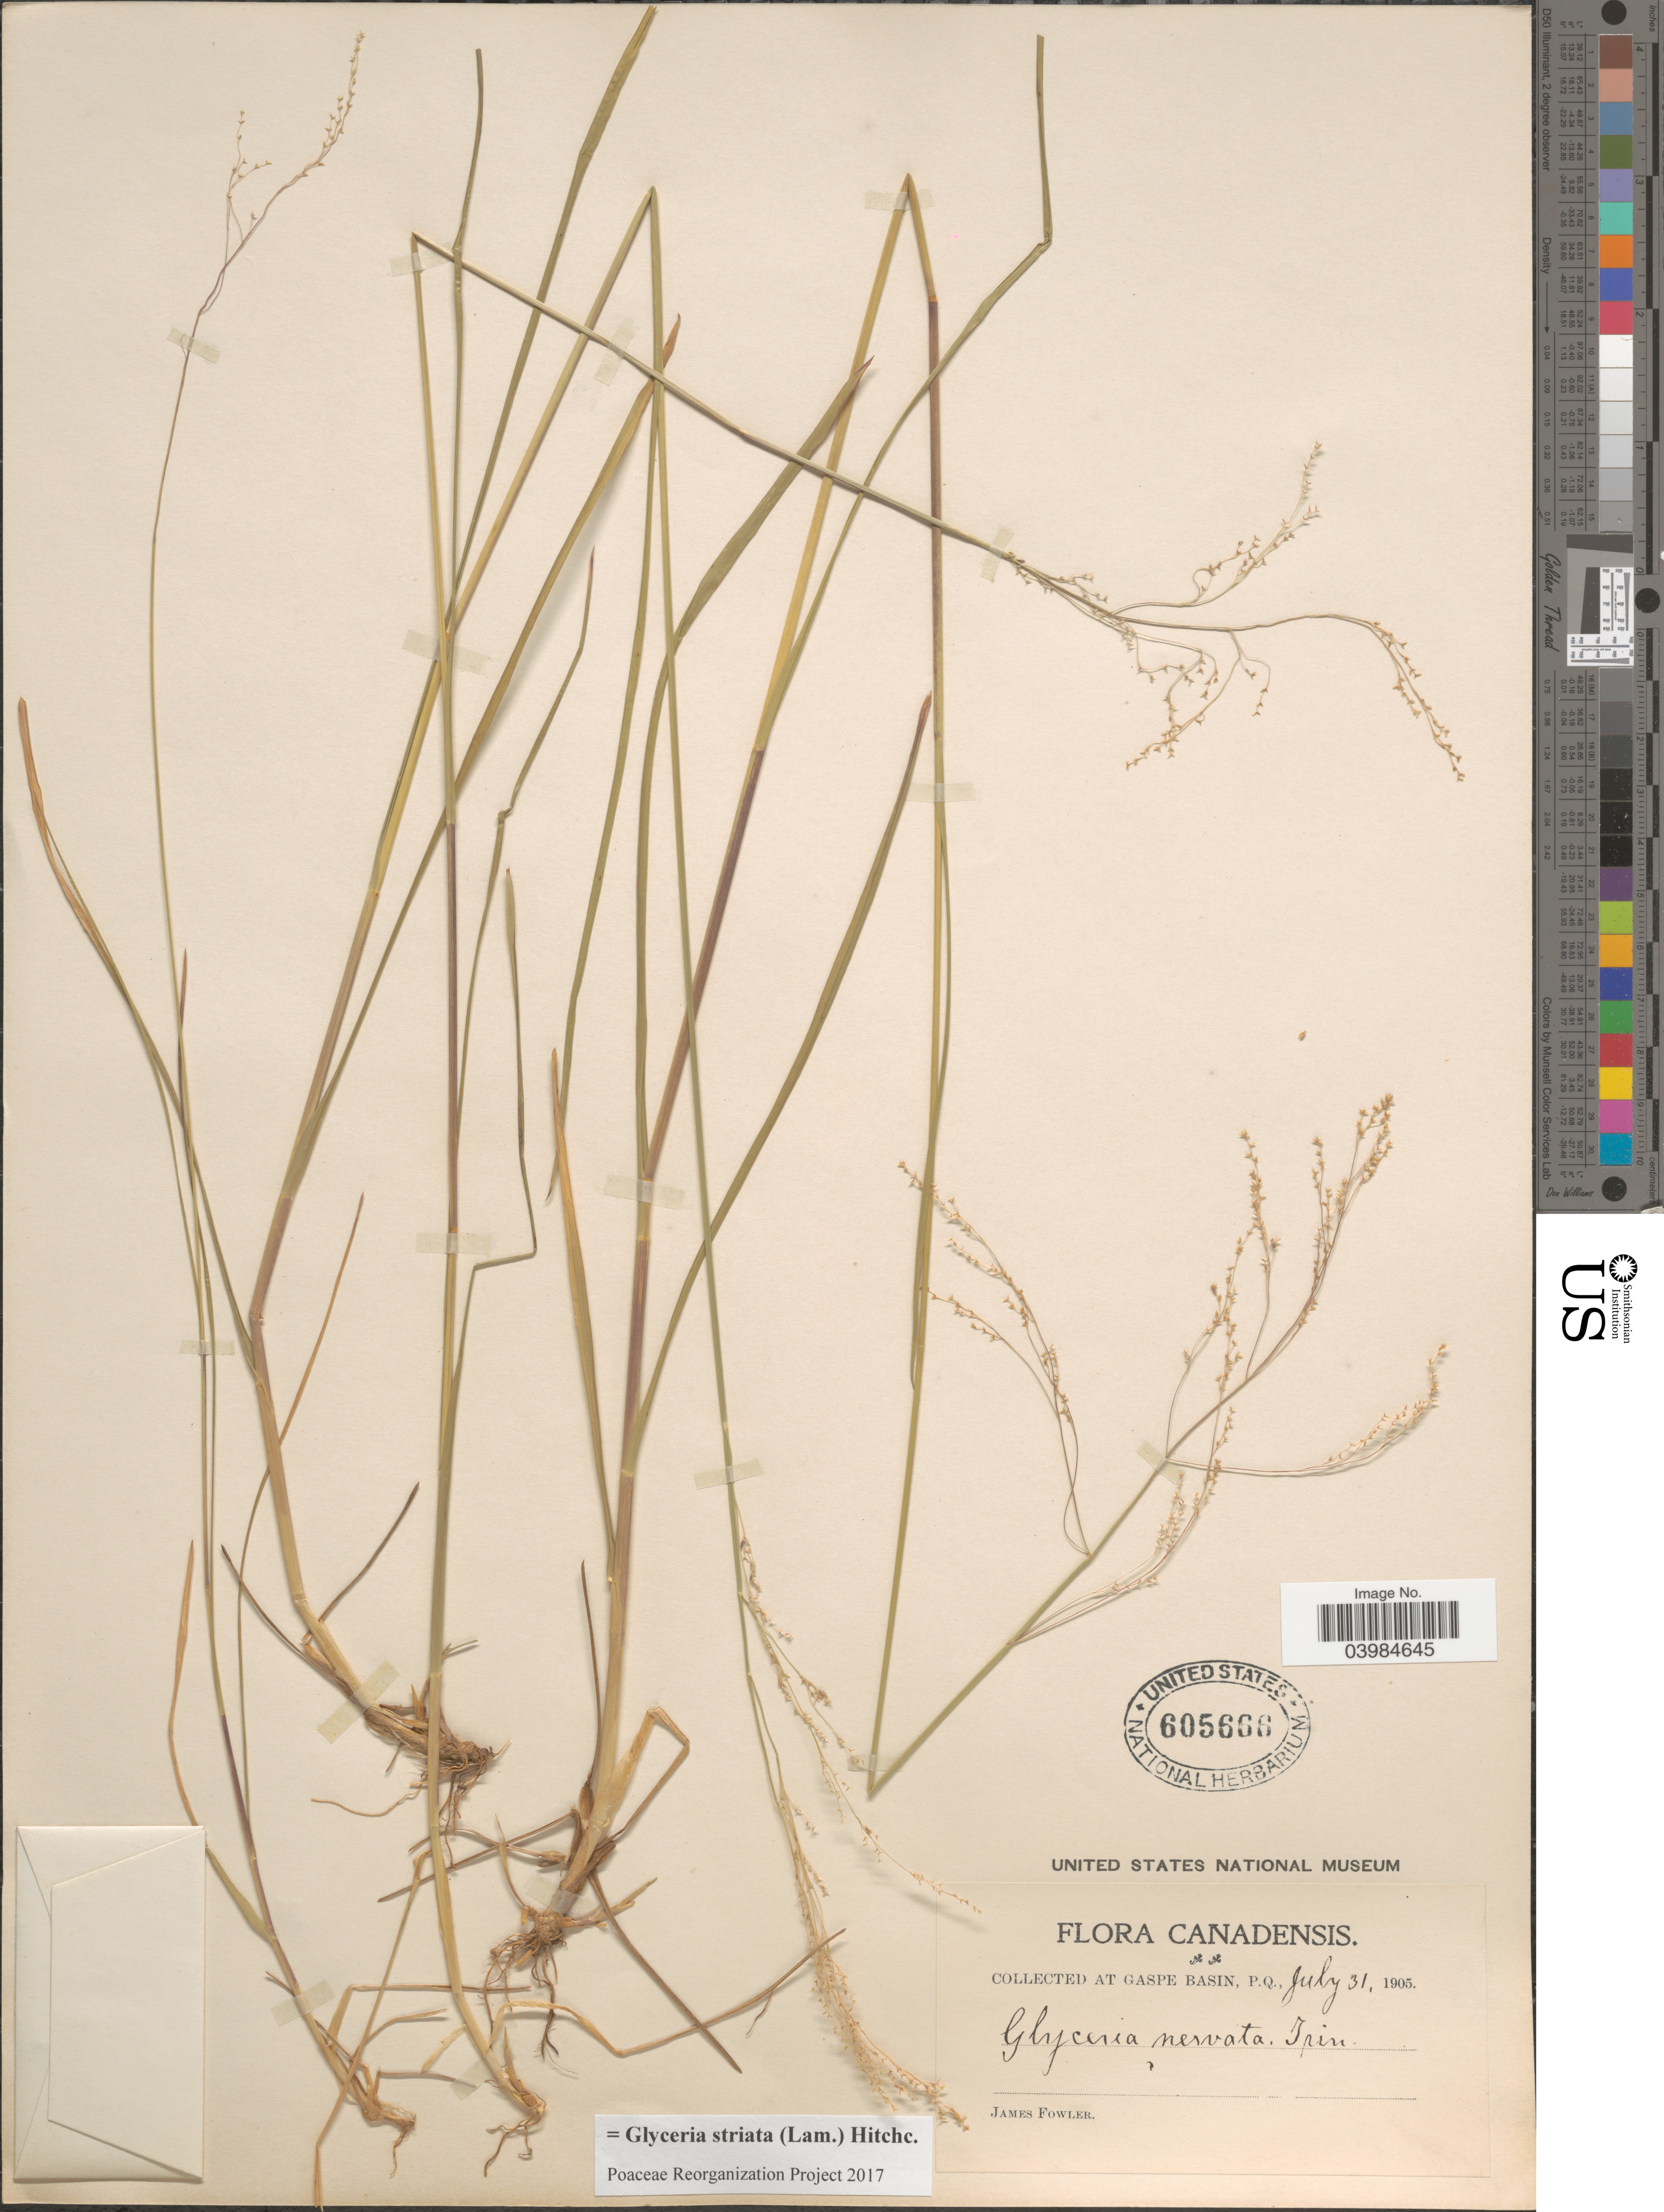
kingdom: Plantae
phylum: Tracheophyta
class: Liliopsida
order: Poales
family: Poaceae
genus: Glyceria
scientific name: Glyceria striata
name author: (Lam.) Hitchc.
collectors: J. P. Fowler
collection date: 1905-07-31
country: Canada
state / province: Quebec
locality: At Gaspe Basin, P.Q.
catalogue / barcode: US 605666